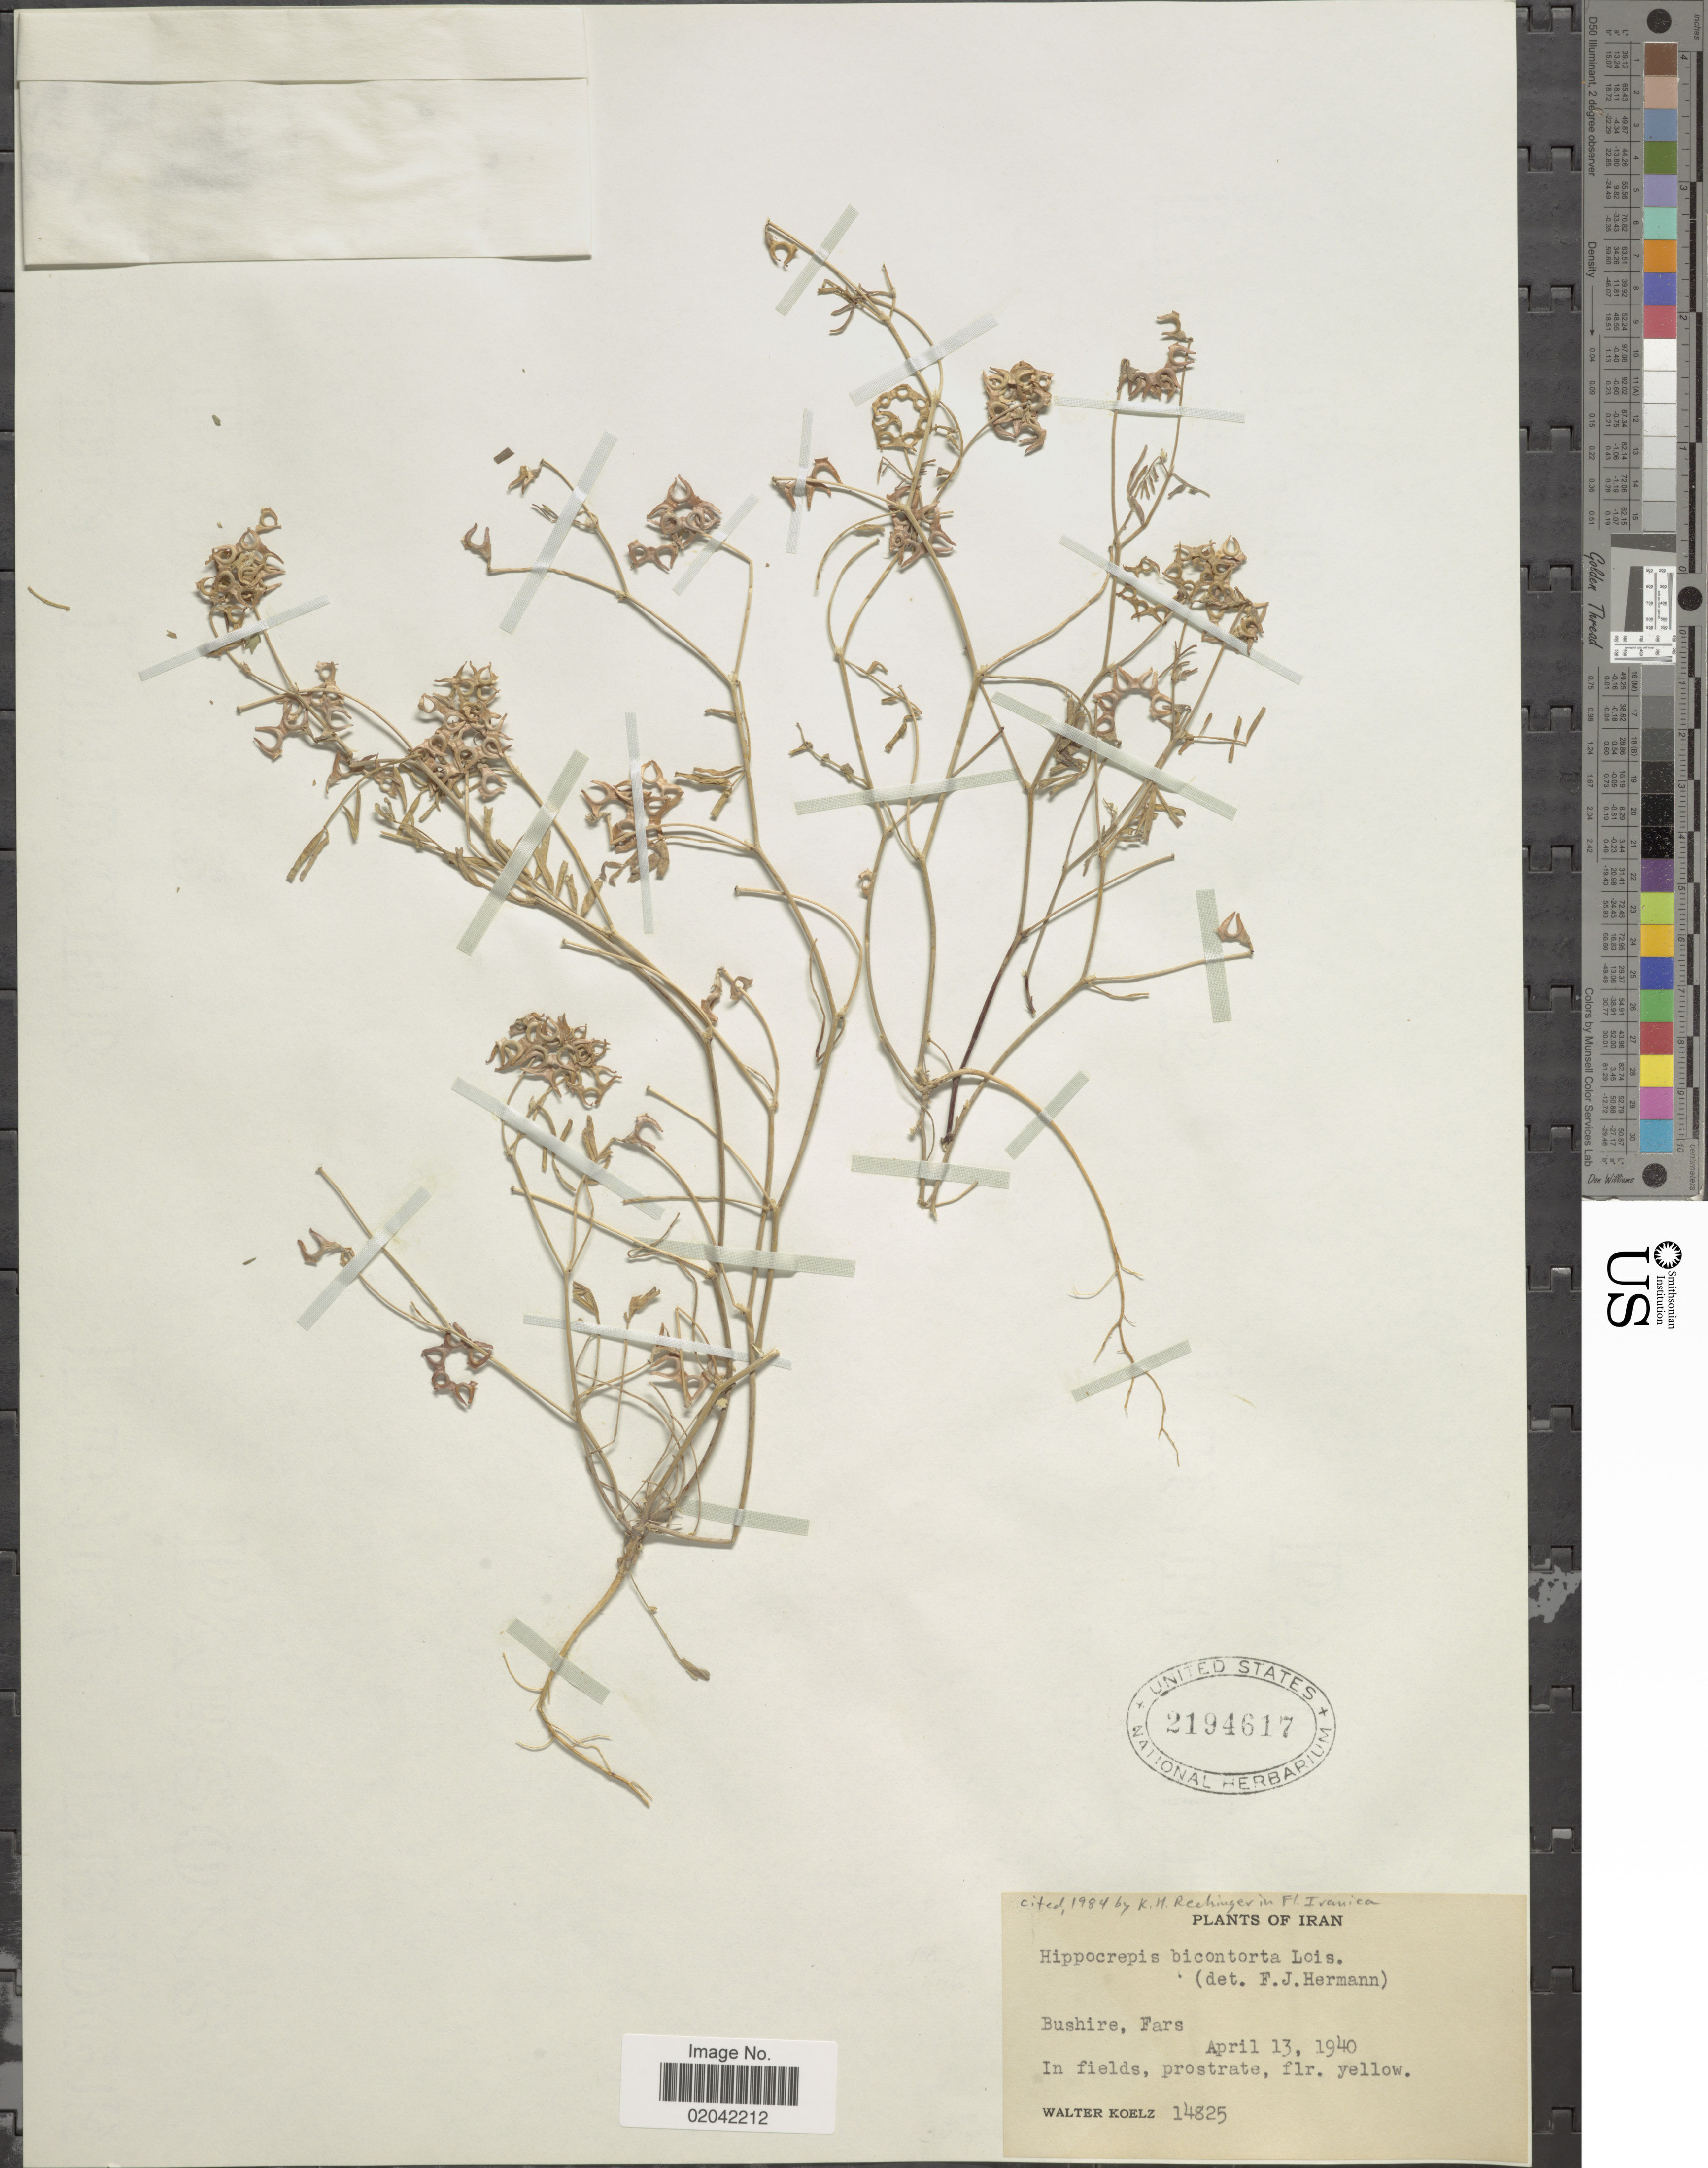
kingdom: Plantae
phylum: Tracheophyta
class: Magnoliopsida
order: Fabales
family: Fabaceae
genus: Hippocrepis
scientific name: Hippocrepis bicontorta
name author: Loisel.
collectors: W. N. Koelz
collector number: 14825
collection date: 1940-04-13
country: Iran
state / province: Fars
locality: Bushire, Fars.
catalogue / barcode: US 2194617